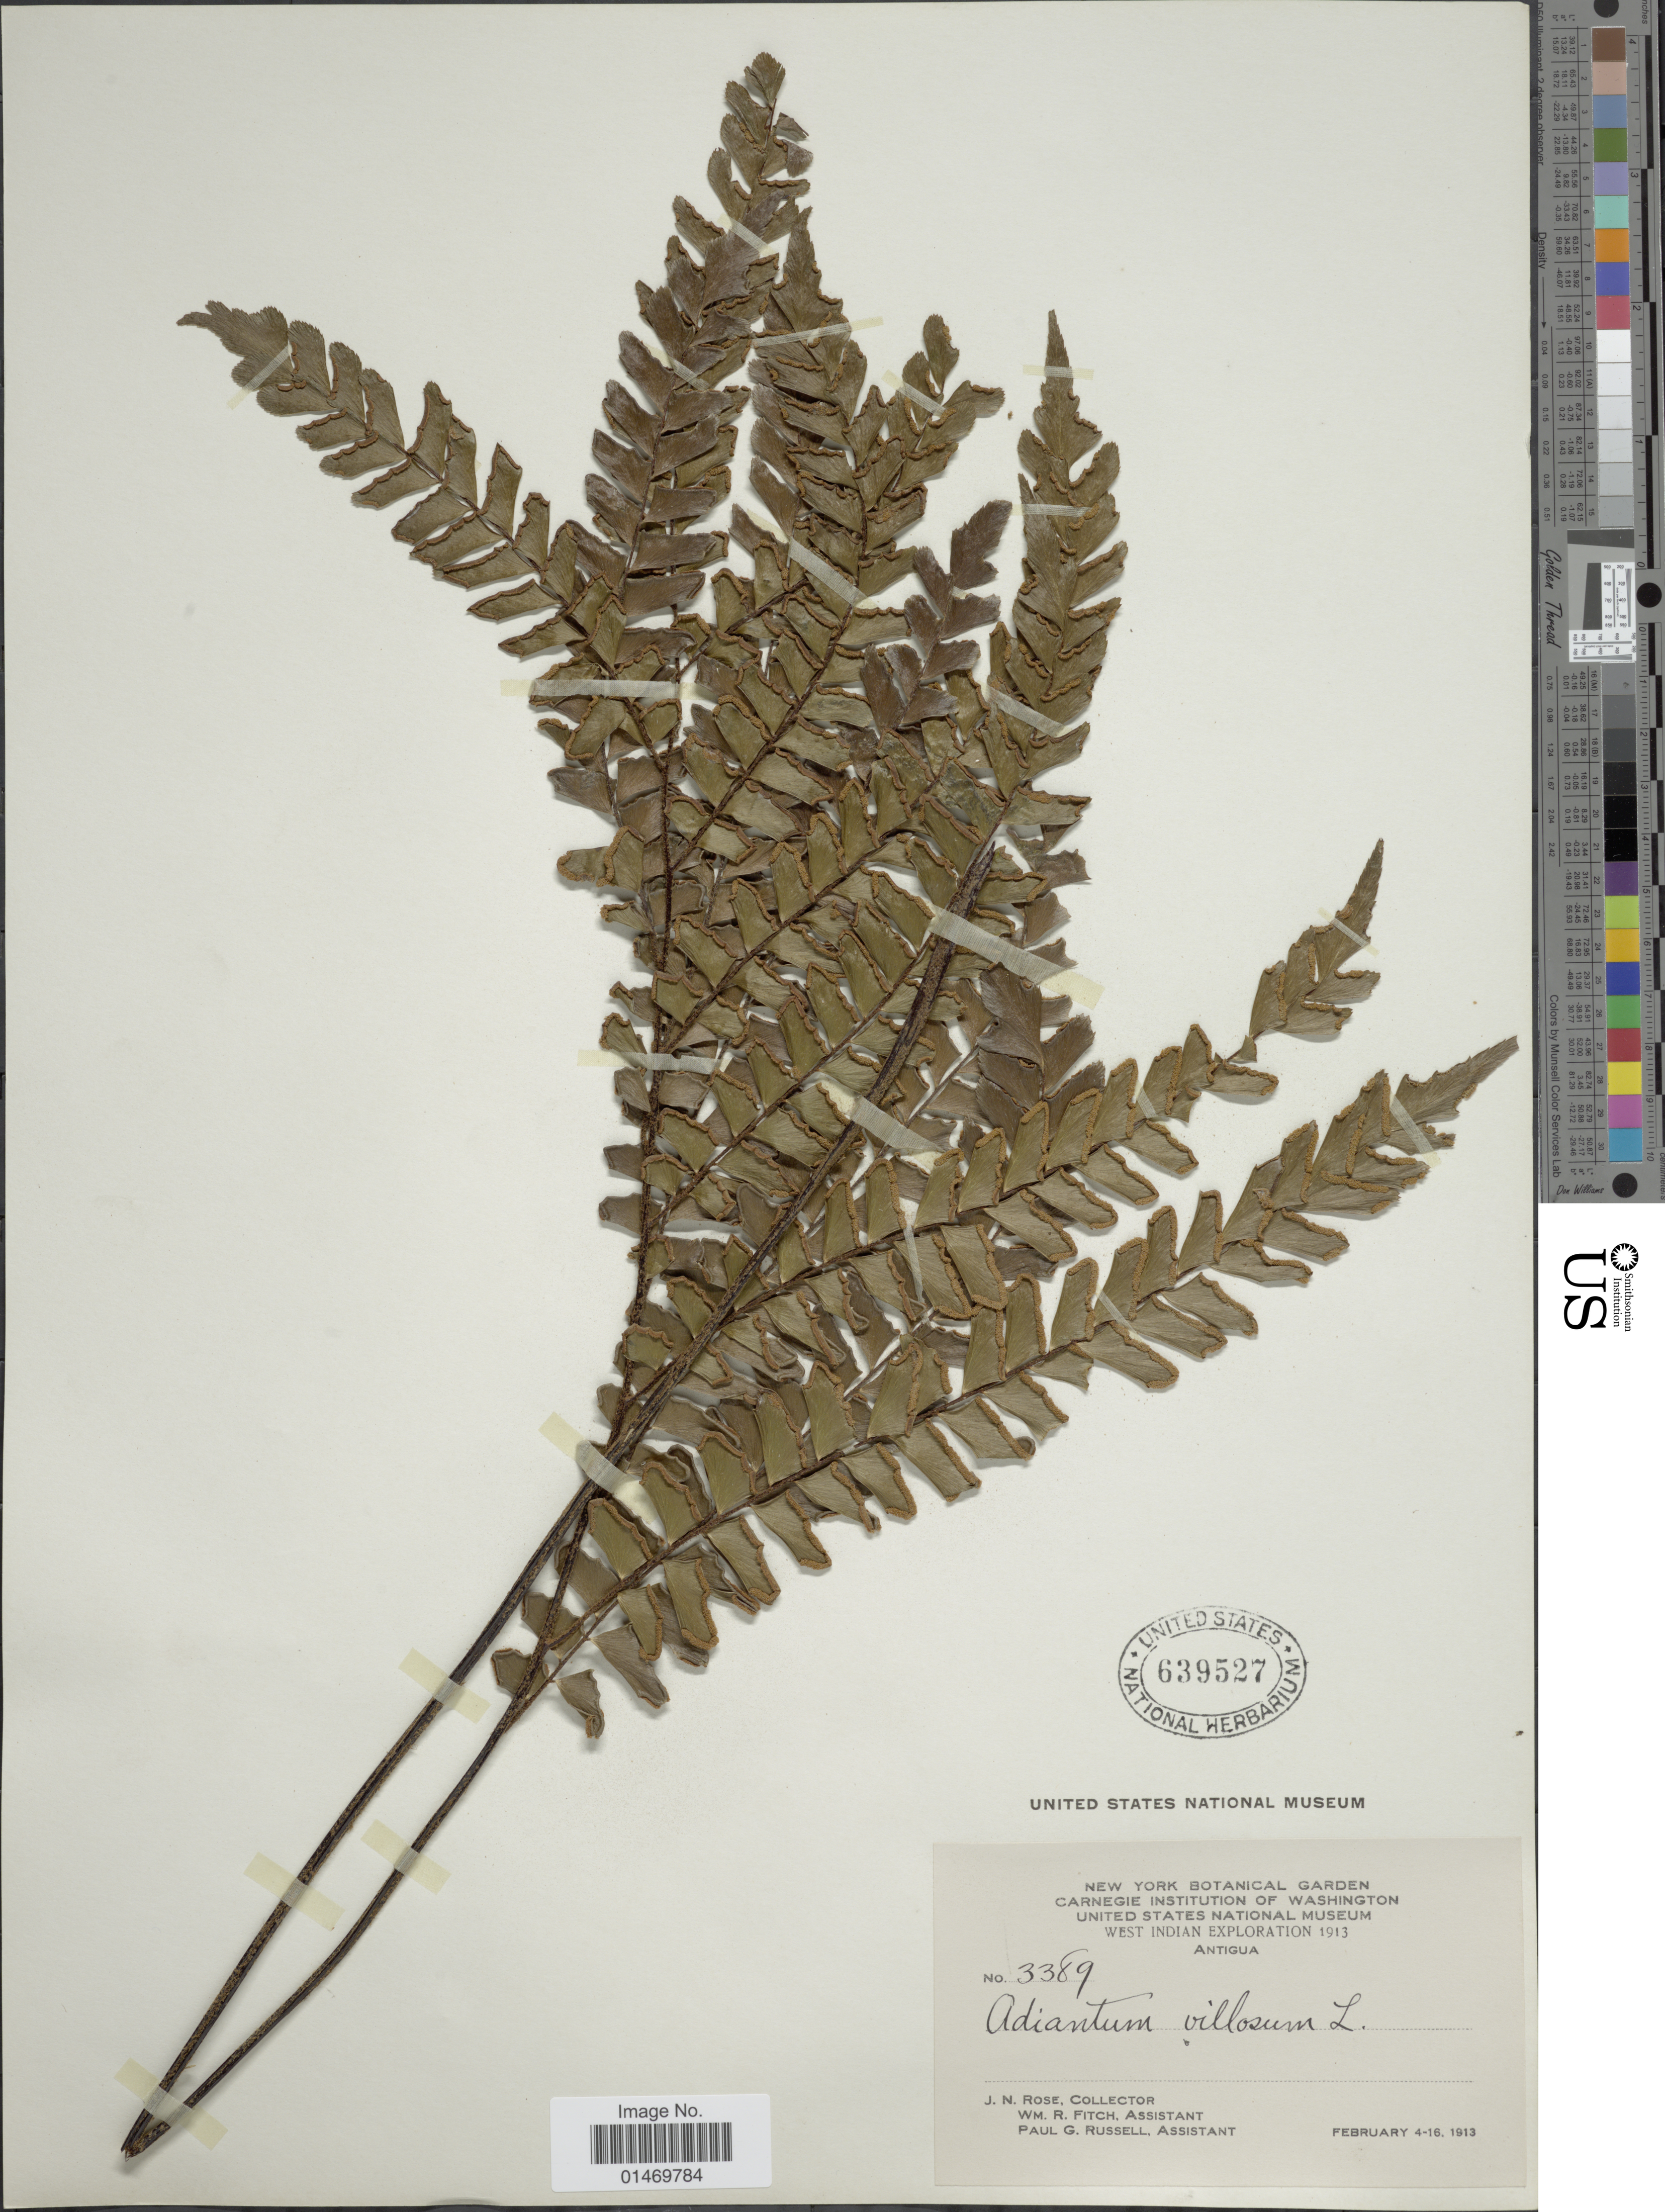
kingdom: Plantae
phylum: Tracheophyta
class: Polypodiopsida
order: Polypodiales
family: Pteridaceae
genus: Adiantum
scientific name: Adiantum villosum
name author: L.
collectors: J. N. Rose, W. R. Fitch & P. G. Russell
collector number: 3389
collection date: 1913-02-04/1913-02-16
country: Antigua and Barbuda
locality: Antigua, West Indies.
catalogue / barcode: US 639527